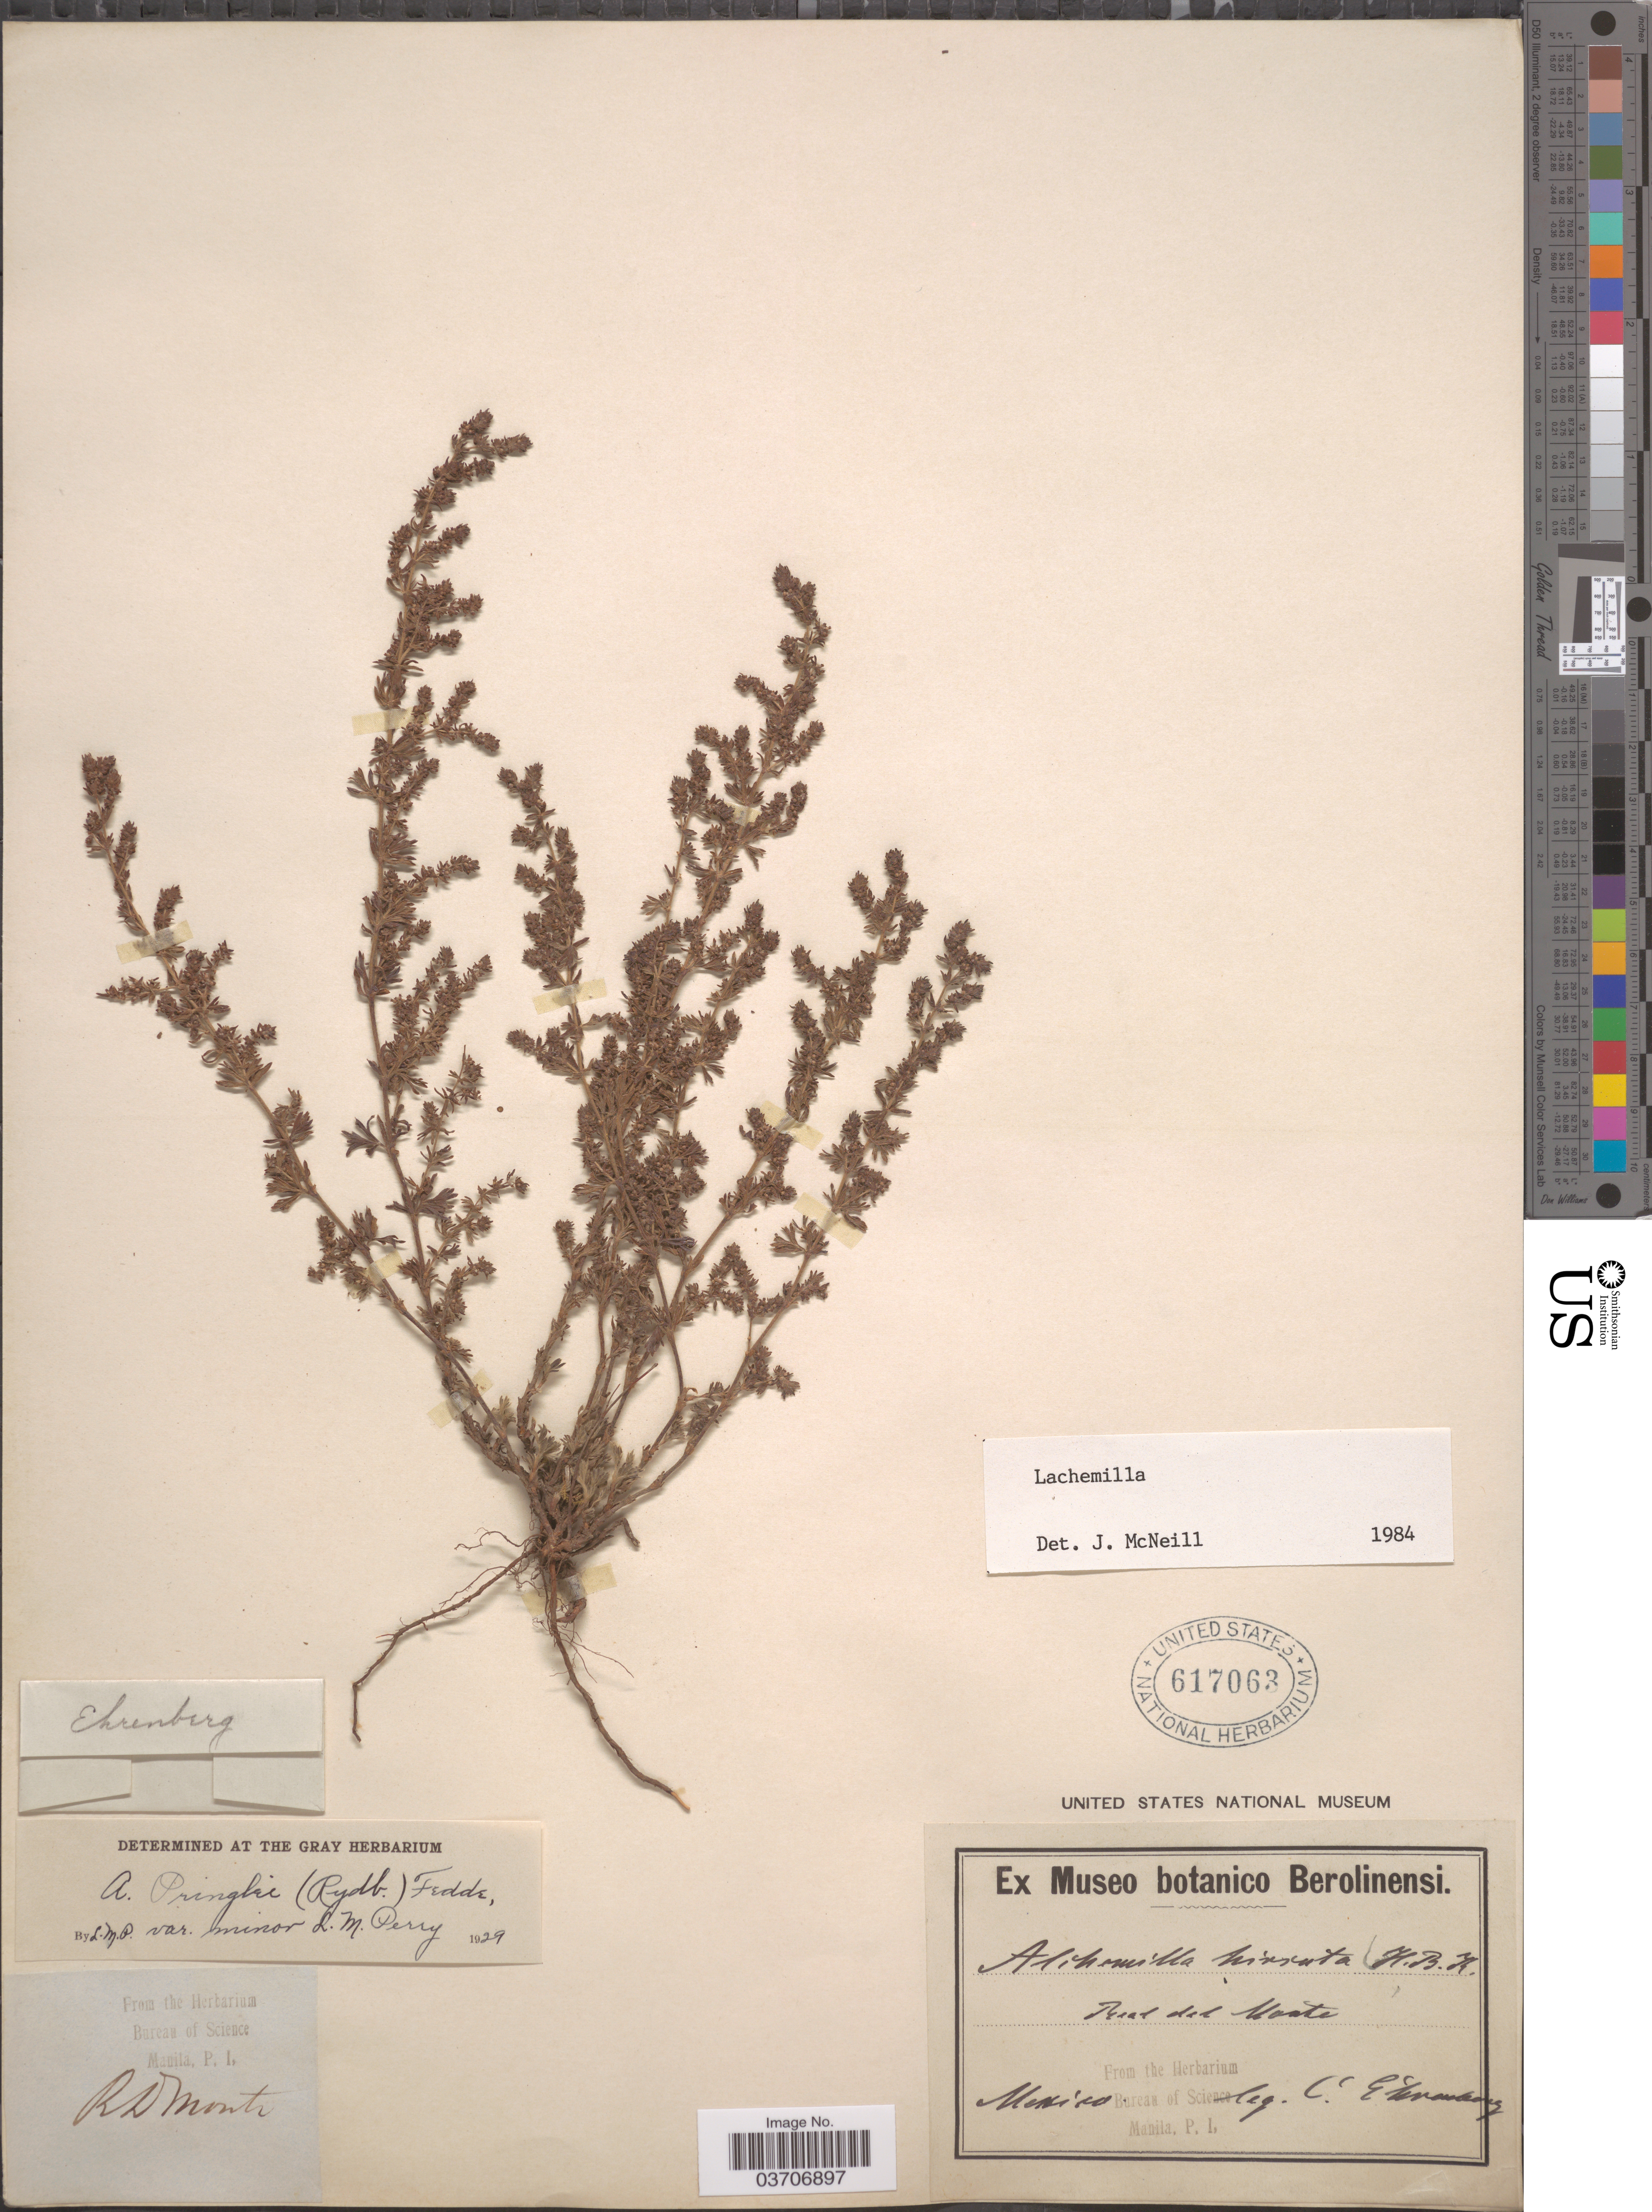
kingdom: Plantae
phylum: Tracheophyta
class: Magnoliopsida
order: Rosales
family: Rosaceae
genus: Lachemilla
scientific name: Lachemilla sp.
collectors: C. G. Ehrenberg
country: Mexico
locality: Real del Monte.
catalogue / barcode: US 617063